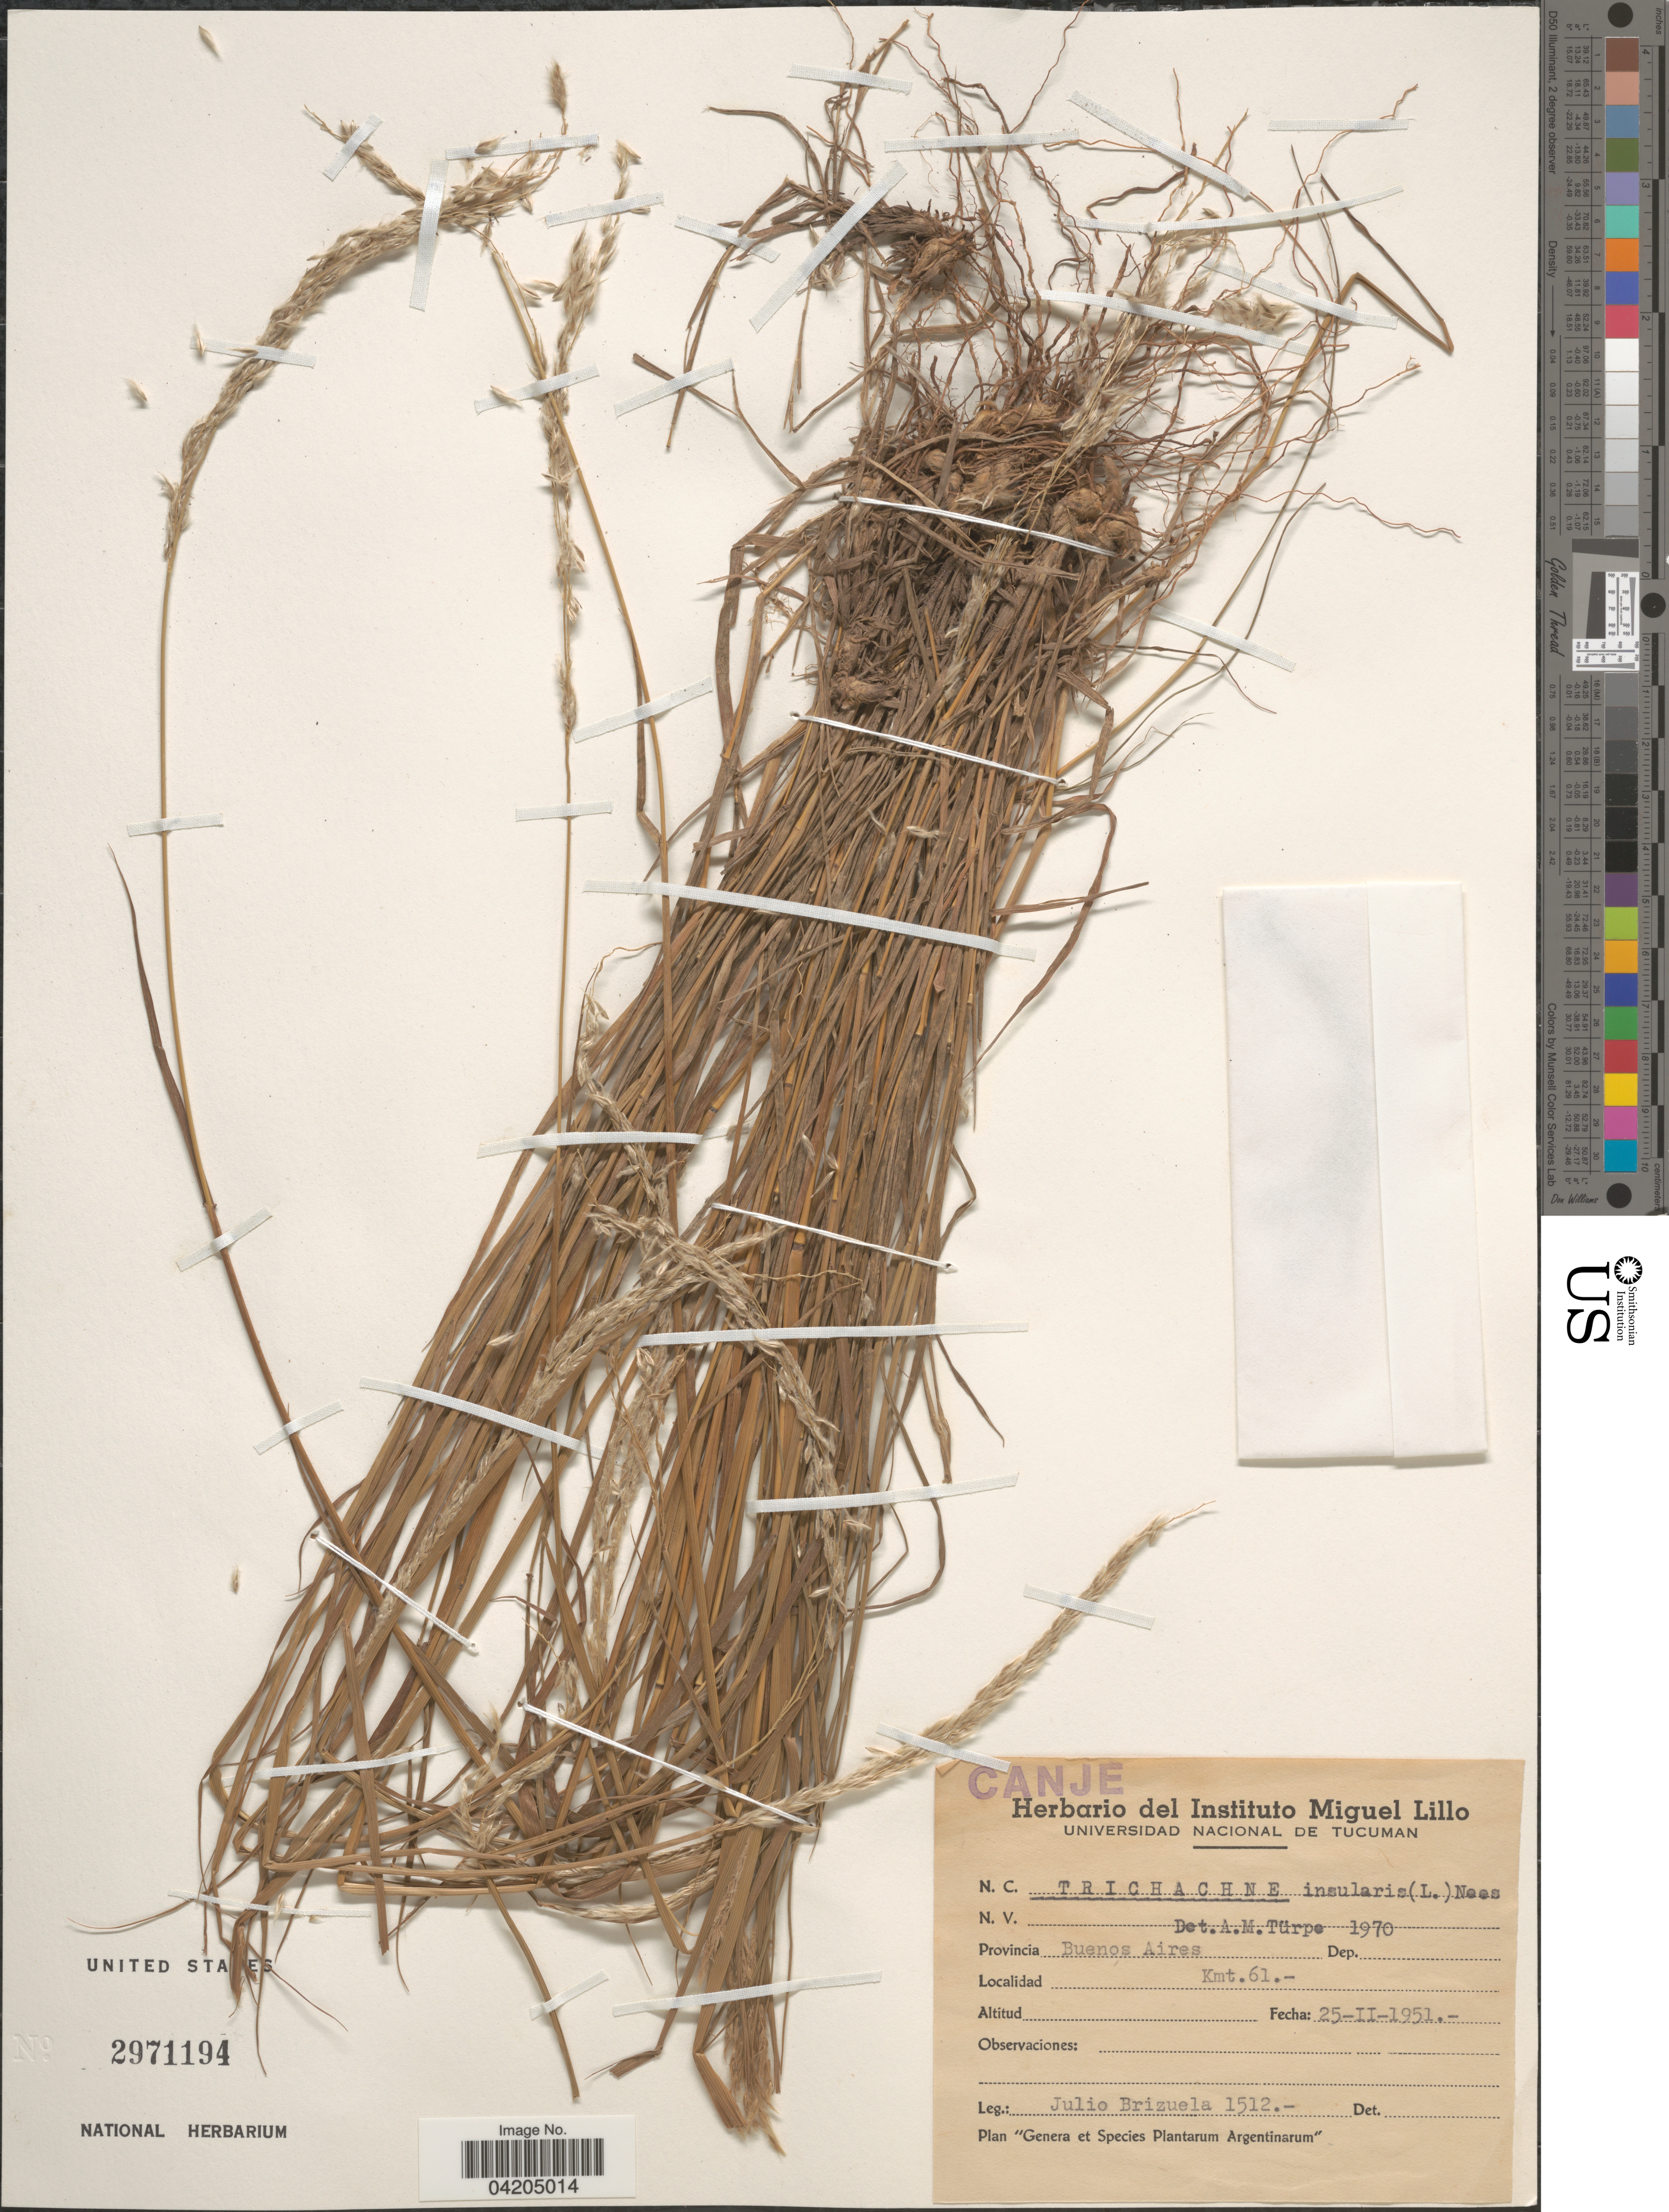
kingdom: Plantae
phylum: Tracheophyta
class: Liliopsida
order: Poales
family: Poaceae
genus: Digitaria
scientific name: Digitaria insularis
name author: (L.) Fedde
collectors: J. Brizuela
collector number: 1512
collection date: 1951-02-25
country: Argentina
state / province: Buenos Aires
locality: Kmt. 61.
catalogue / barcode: US 2971194